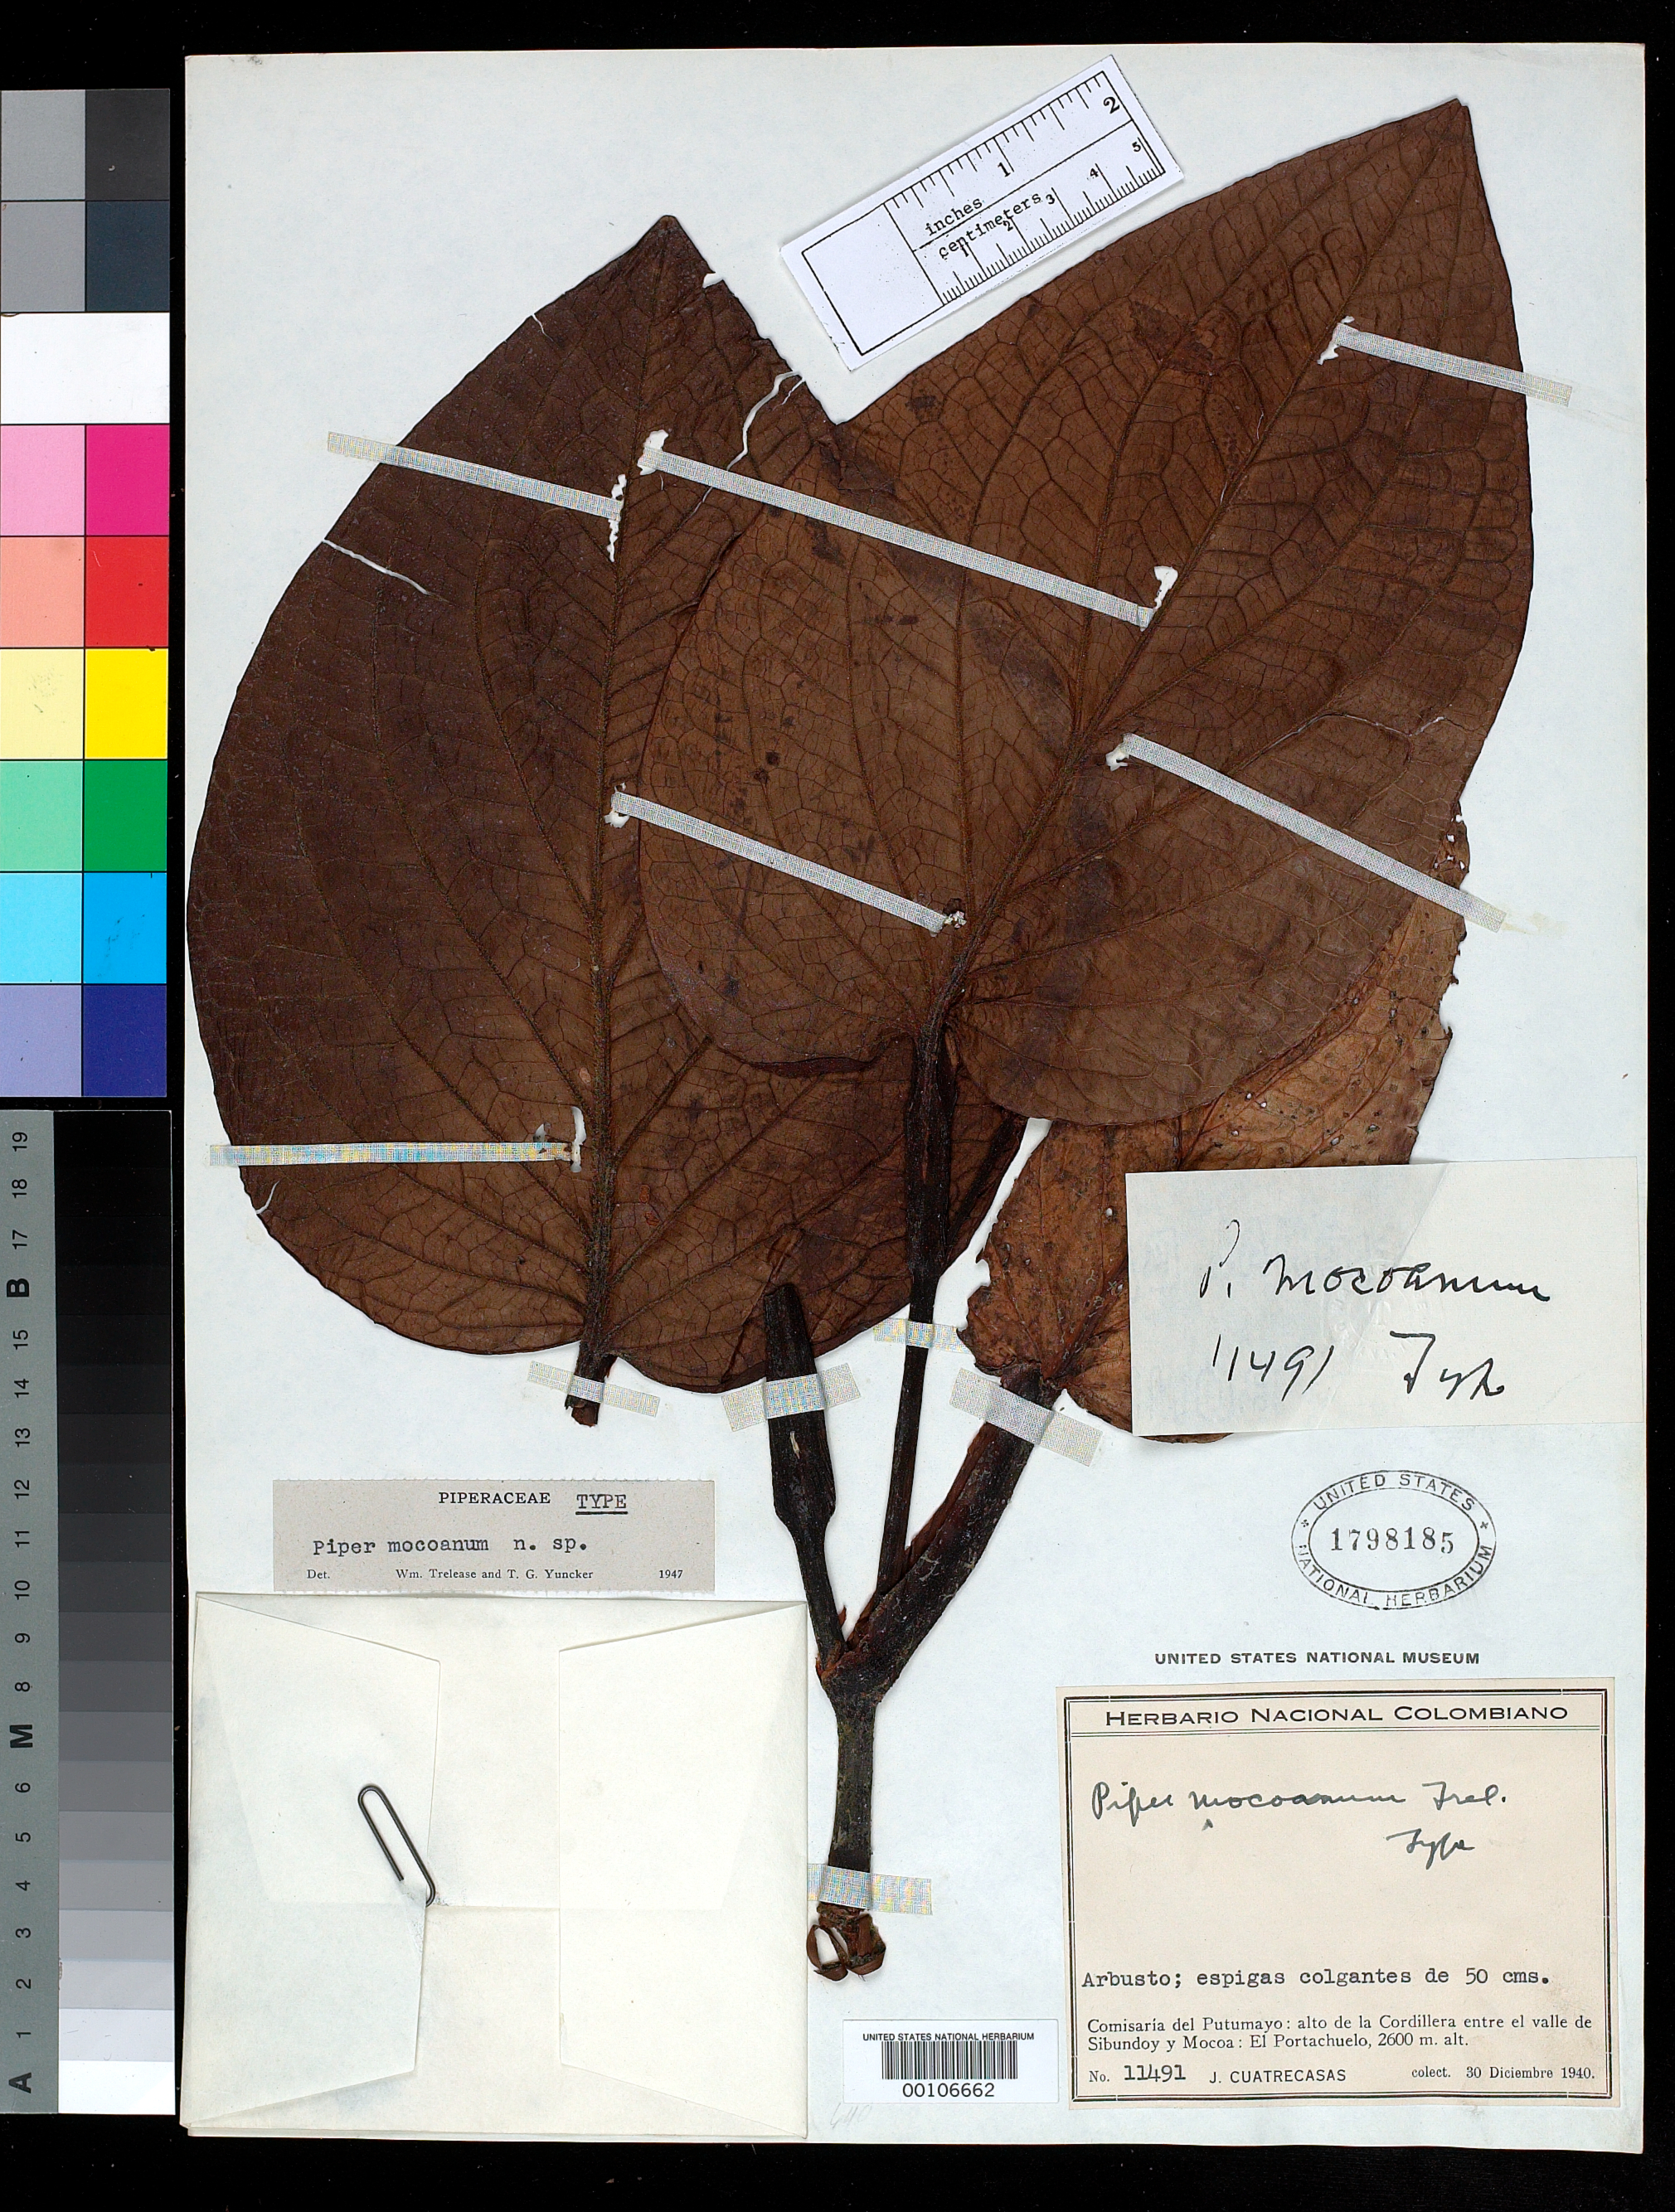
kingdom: Plantae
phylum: Tracheophyta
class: Magnoliopsida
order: Piperales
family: Piperaceae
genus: Piper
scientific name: Piper mocoanum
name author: Trel. & Yunck.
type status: Holotype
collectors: J. Cuatrecasas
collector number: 11491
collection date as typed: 30 Dec 1940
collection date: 1940-12-30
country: Colombia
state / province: Putumayo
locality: Between Sibundoy Valley and Mocoa, El Portachuelo.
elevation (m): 2600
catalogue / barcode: US 1798185